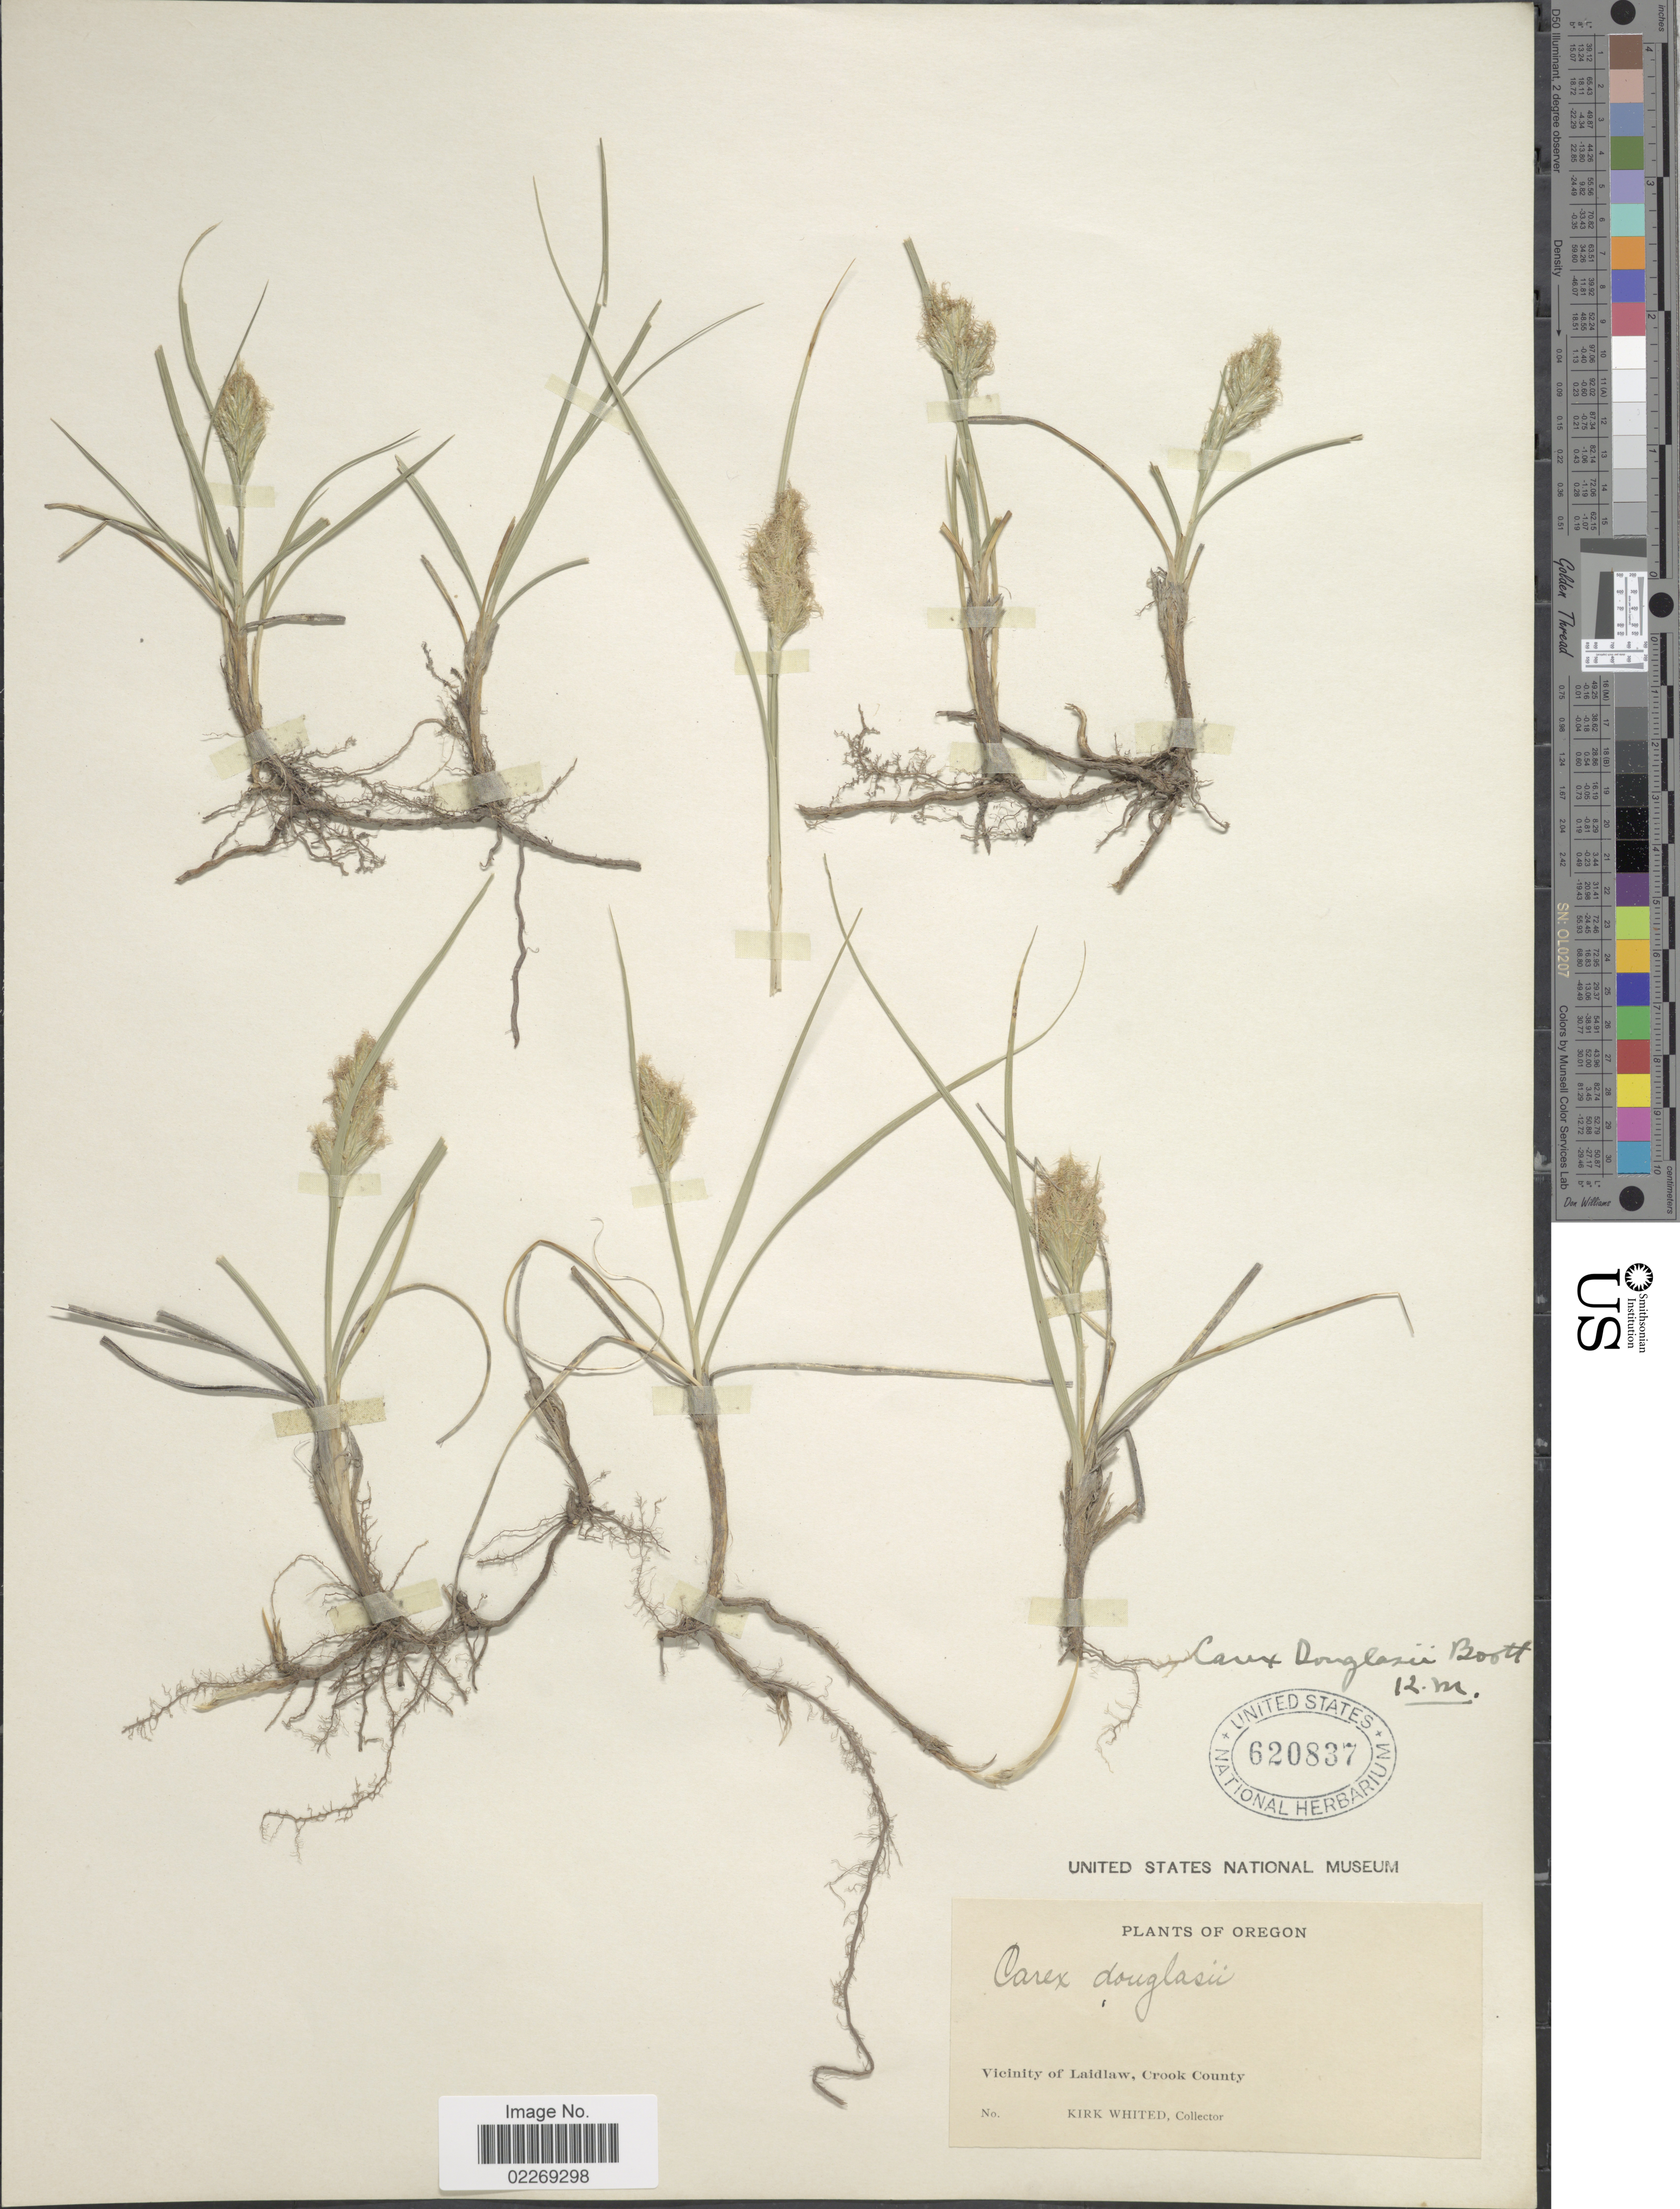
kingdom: Plantae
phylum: Tracheophyta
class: Liliopsida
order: Poales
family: Cyperaceae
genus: Carex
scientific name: Carex douglasii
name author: Boott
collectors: K. Whited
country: United States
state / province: Oregon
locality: Vicinity of Laidlaw, Crook County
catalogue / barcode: US 620837